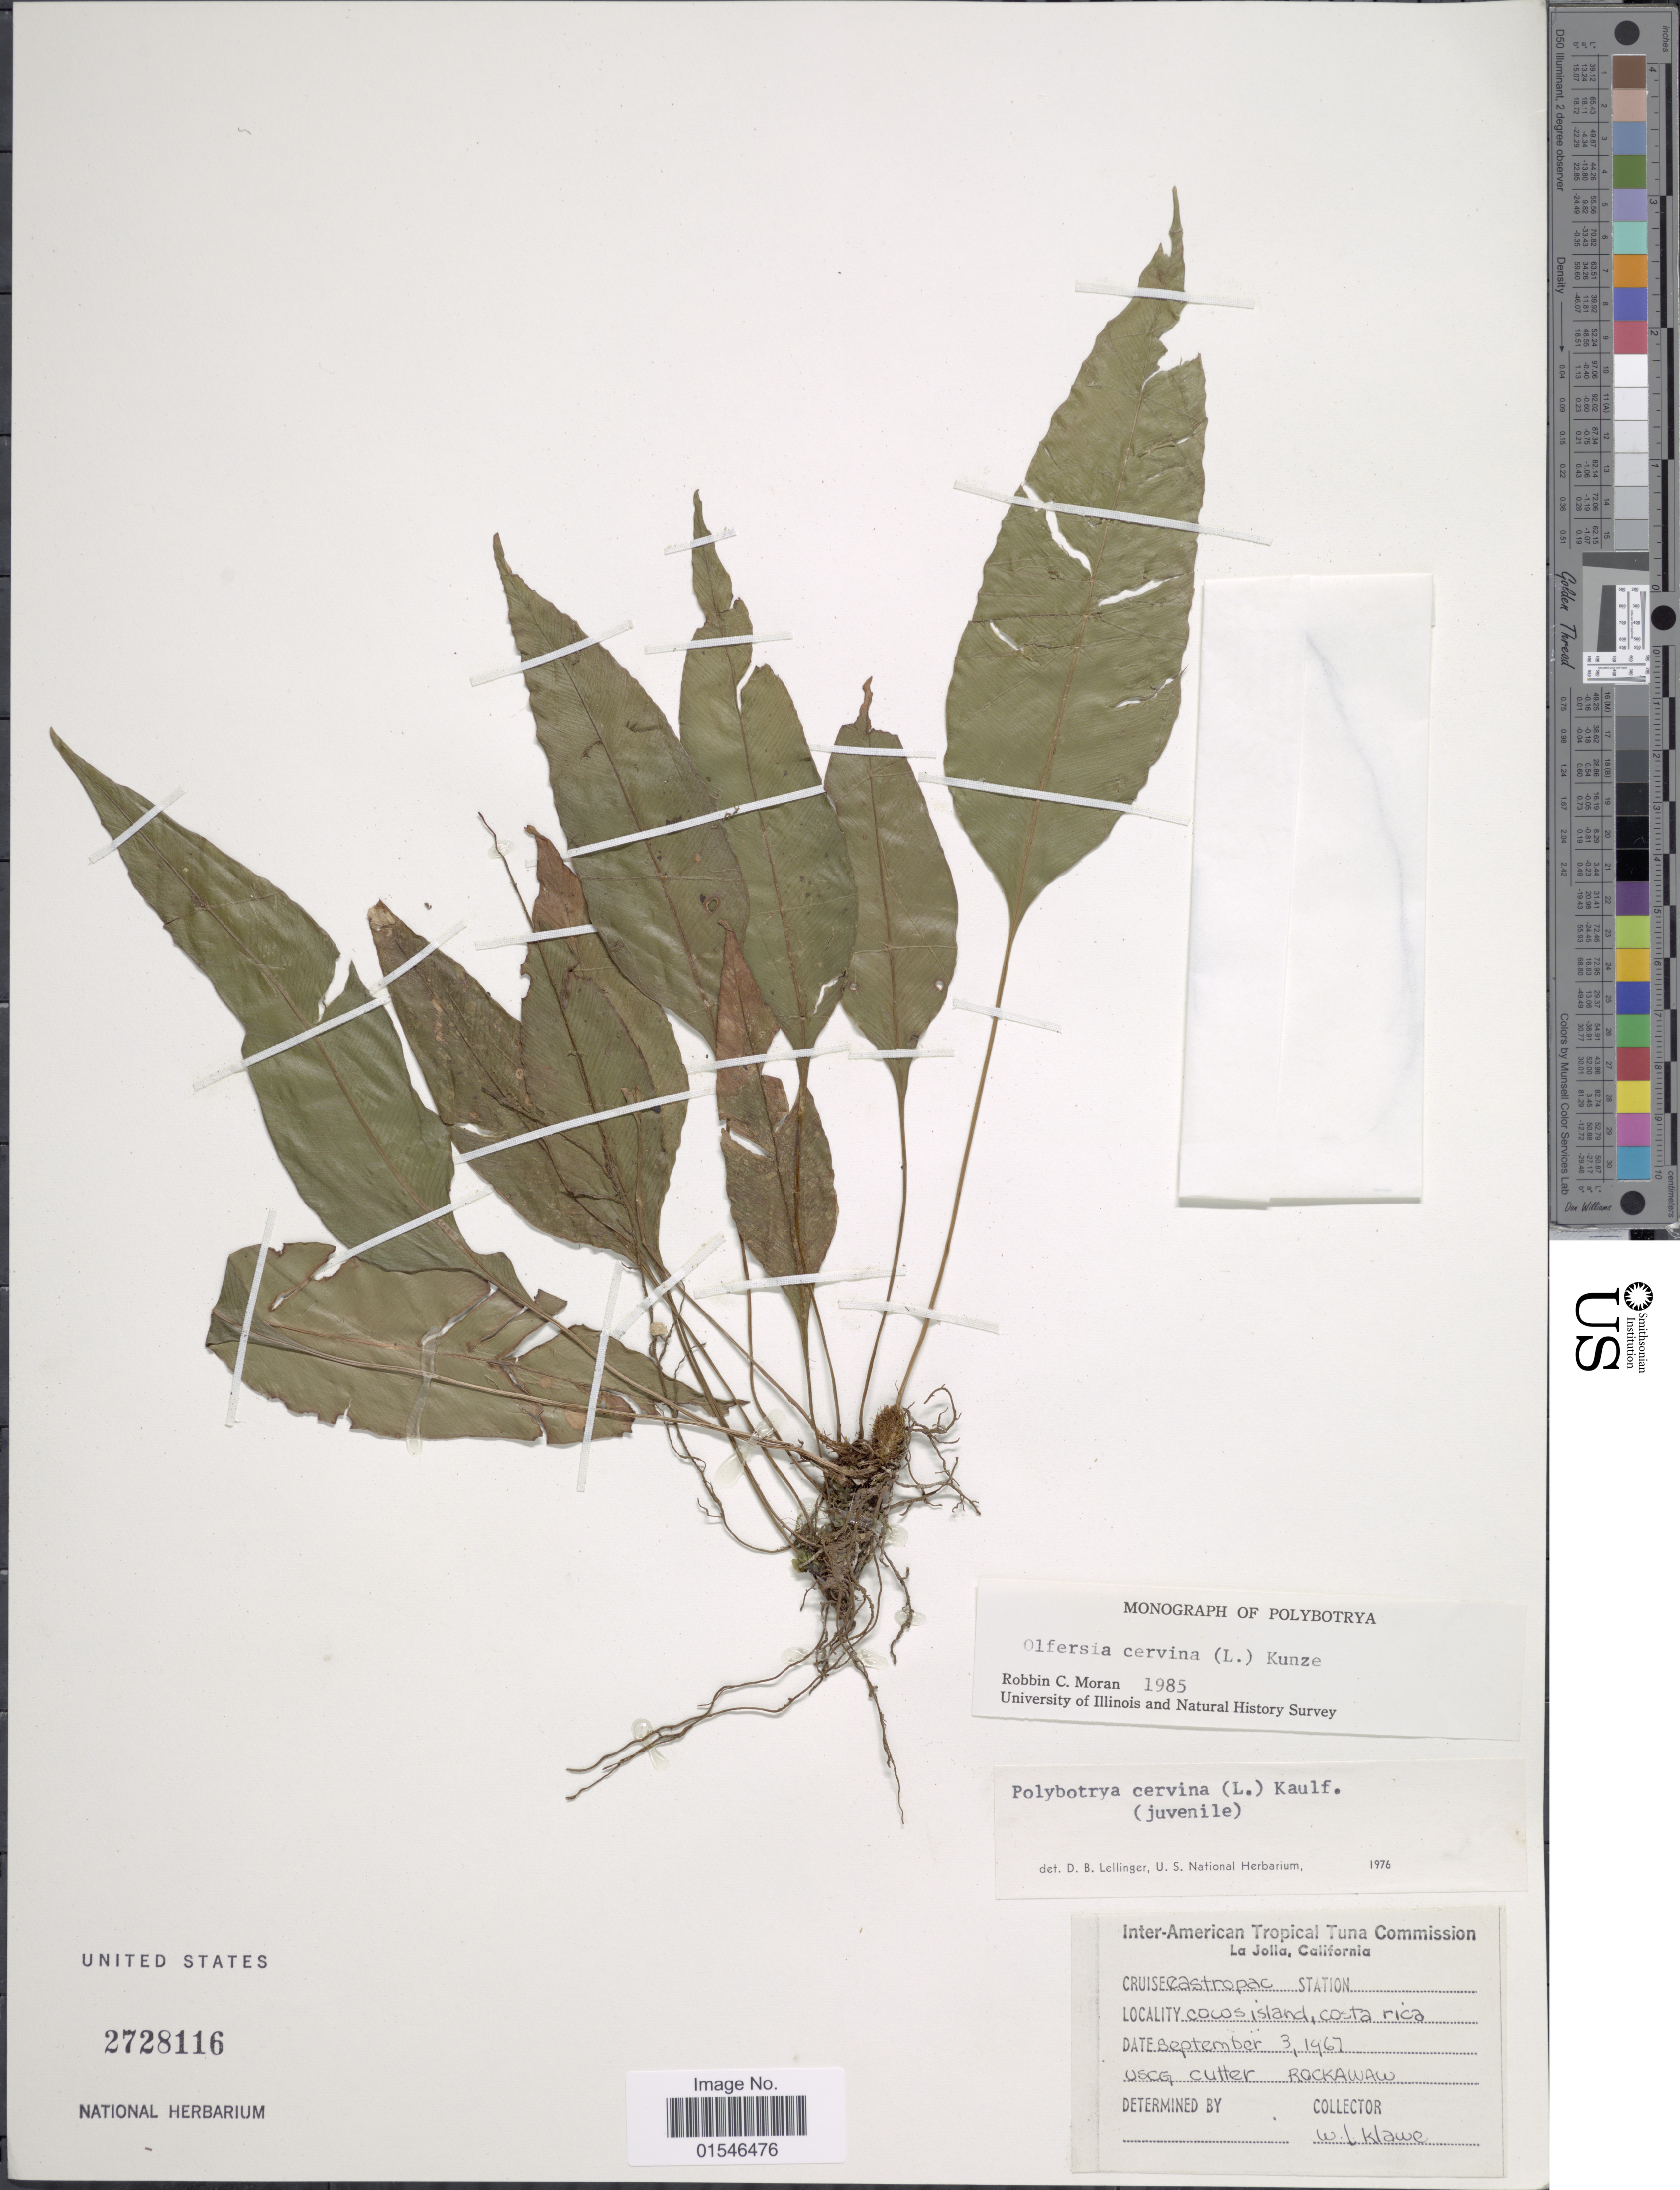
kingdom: Plantae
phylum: Tracheophyta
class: Polypodiopsida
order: Polypodiales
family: Dryopteridaceae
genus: Olfersia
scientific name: Olfersia cervina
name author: (L.) Kunze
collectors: W. Klawe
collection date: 1967-09-03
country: Costa Rica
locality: Cruise Castropac. Cocos Island.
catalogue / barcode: US 2728116